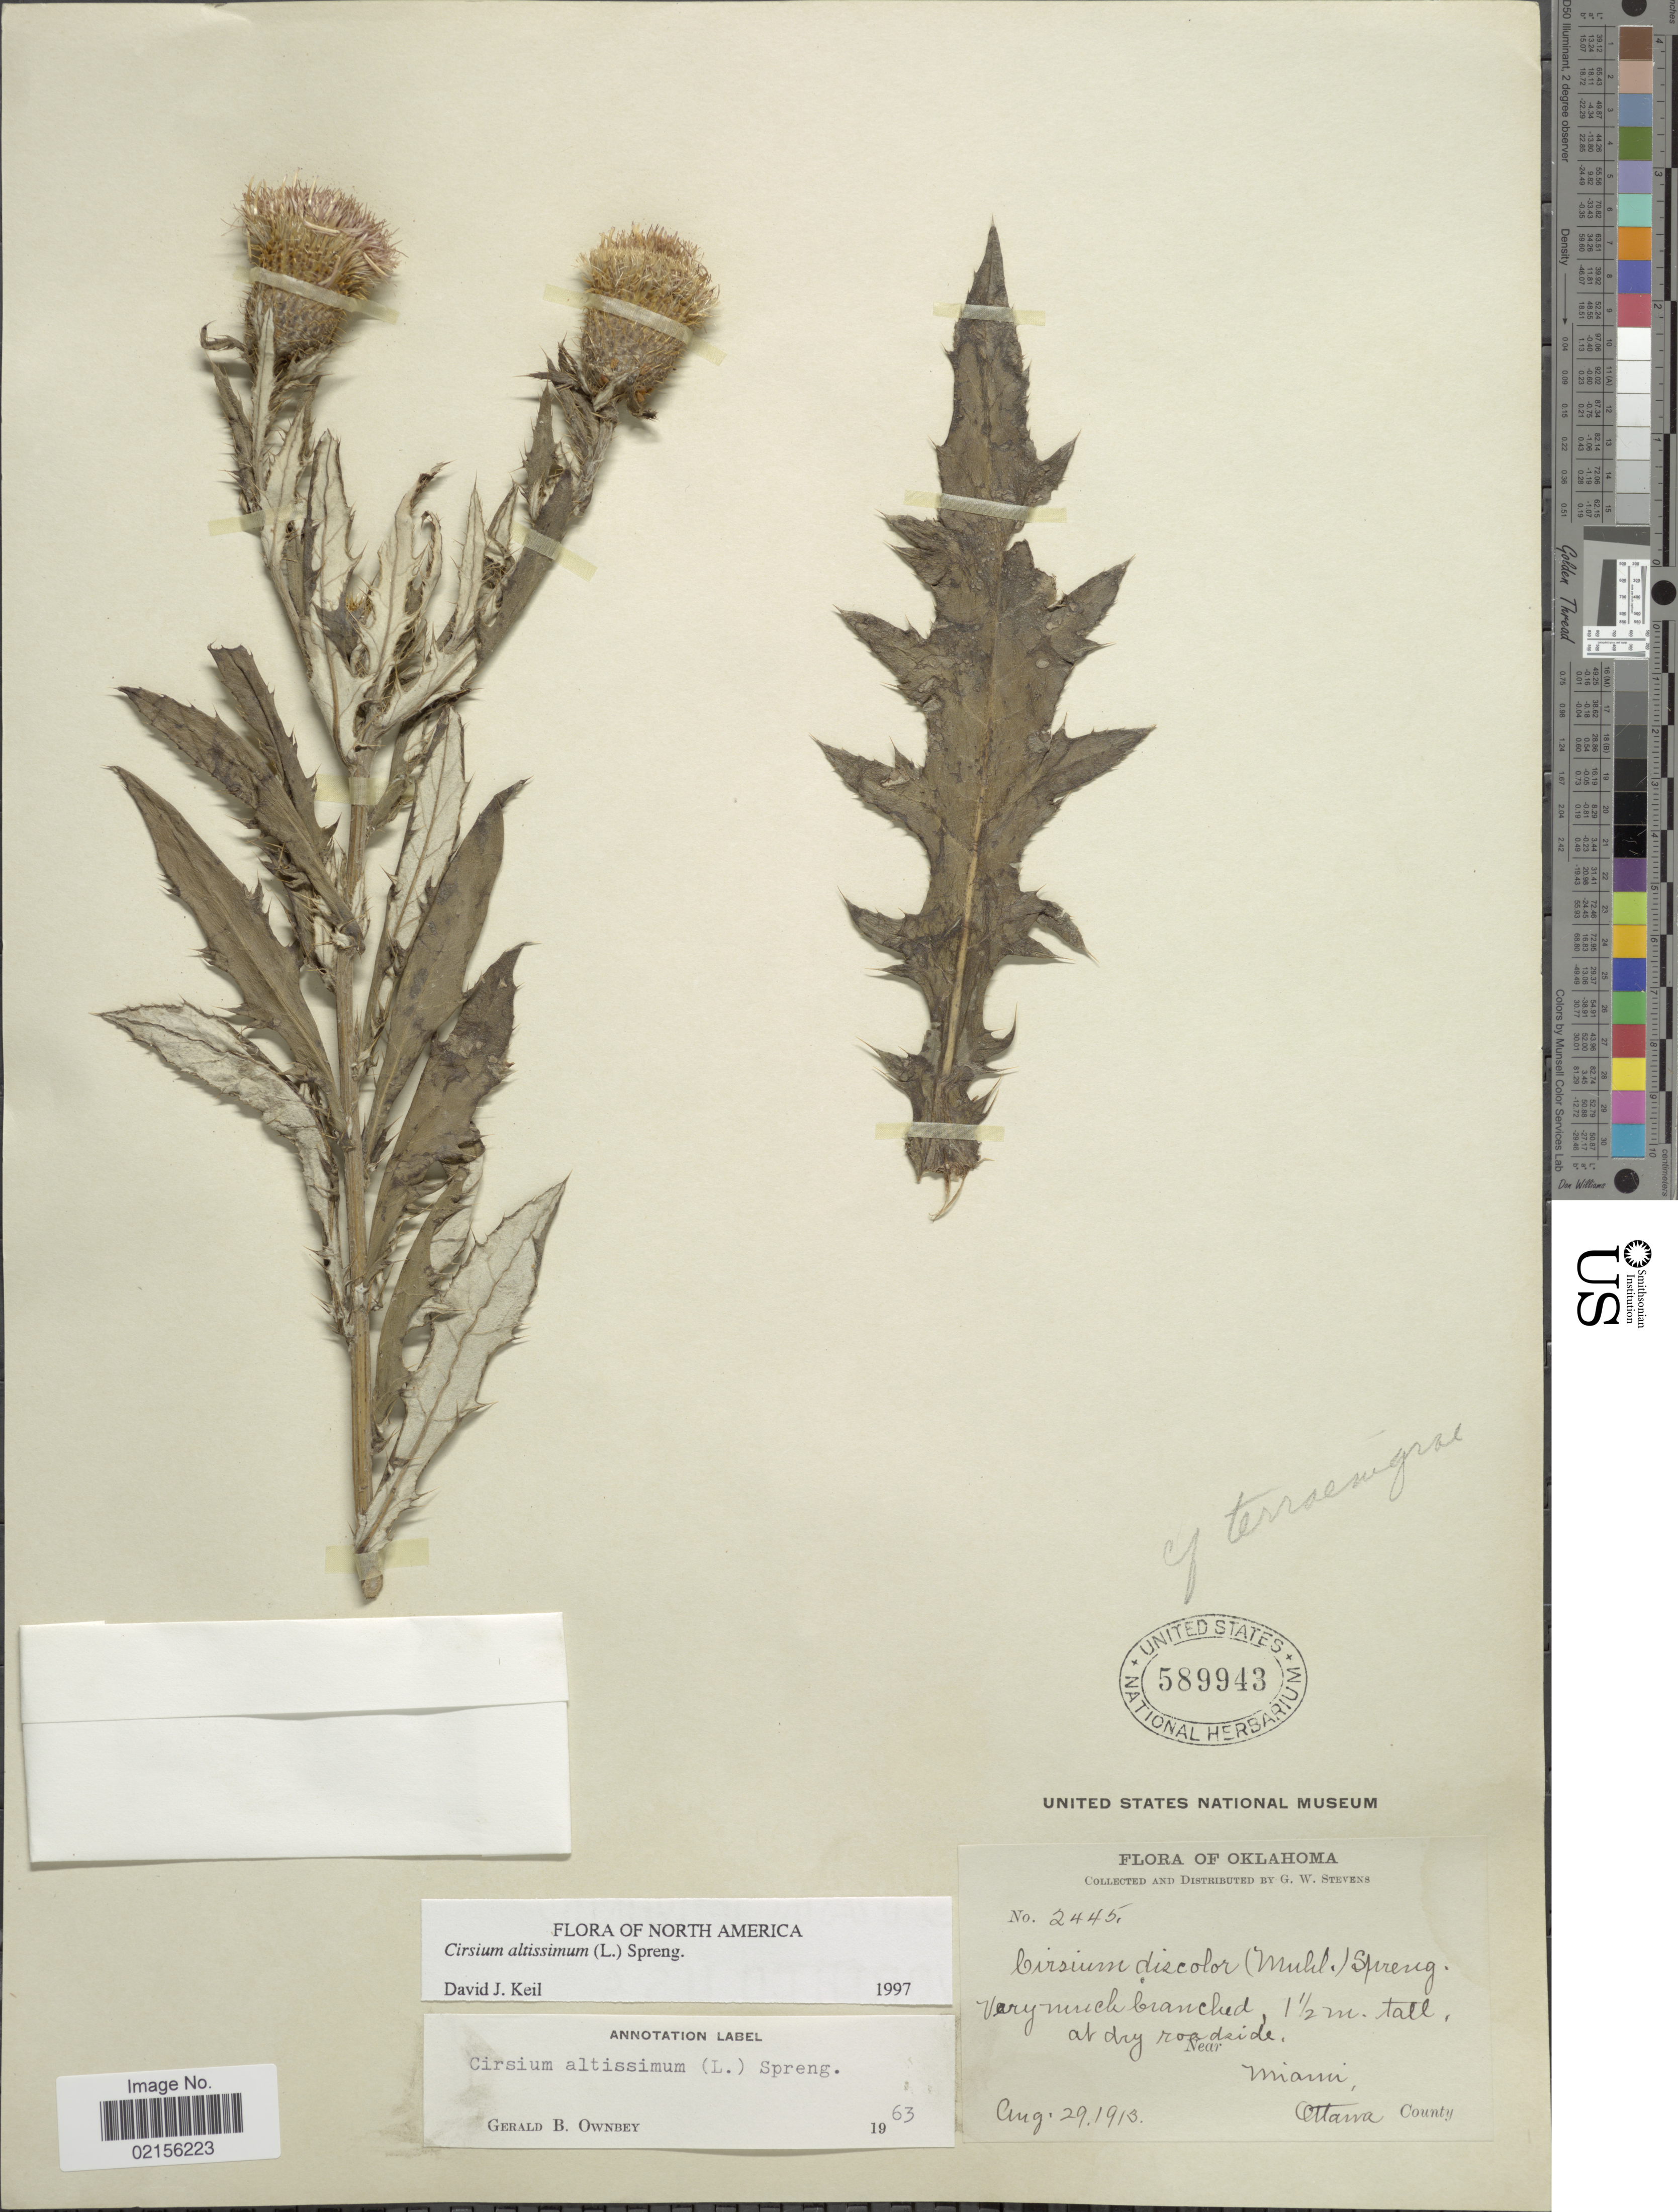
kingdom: Plantae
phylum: Tracheophyta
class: Magnoliopsida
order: Asterales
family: Asteraceae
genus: Cirsium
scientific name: Cirsium altissimum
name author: (L.) Spreng.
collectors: G. W. Stevens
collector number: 2445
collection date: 1913-08-29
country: United States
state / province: Oklahoma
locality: At dry roadside, Near Miami, Ottawa County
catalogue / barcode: US 589943